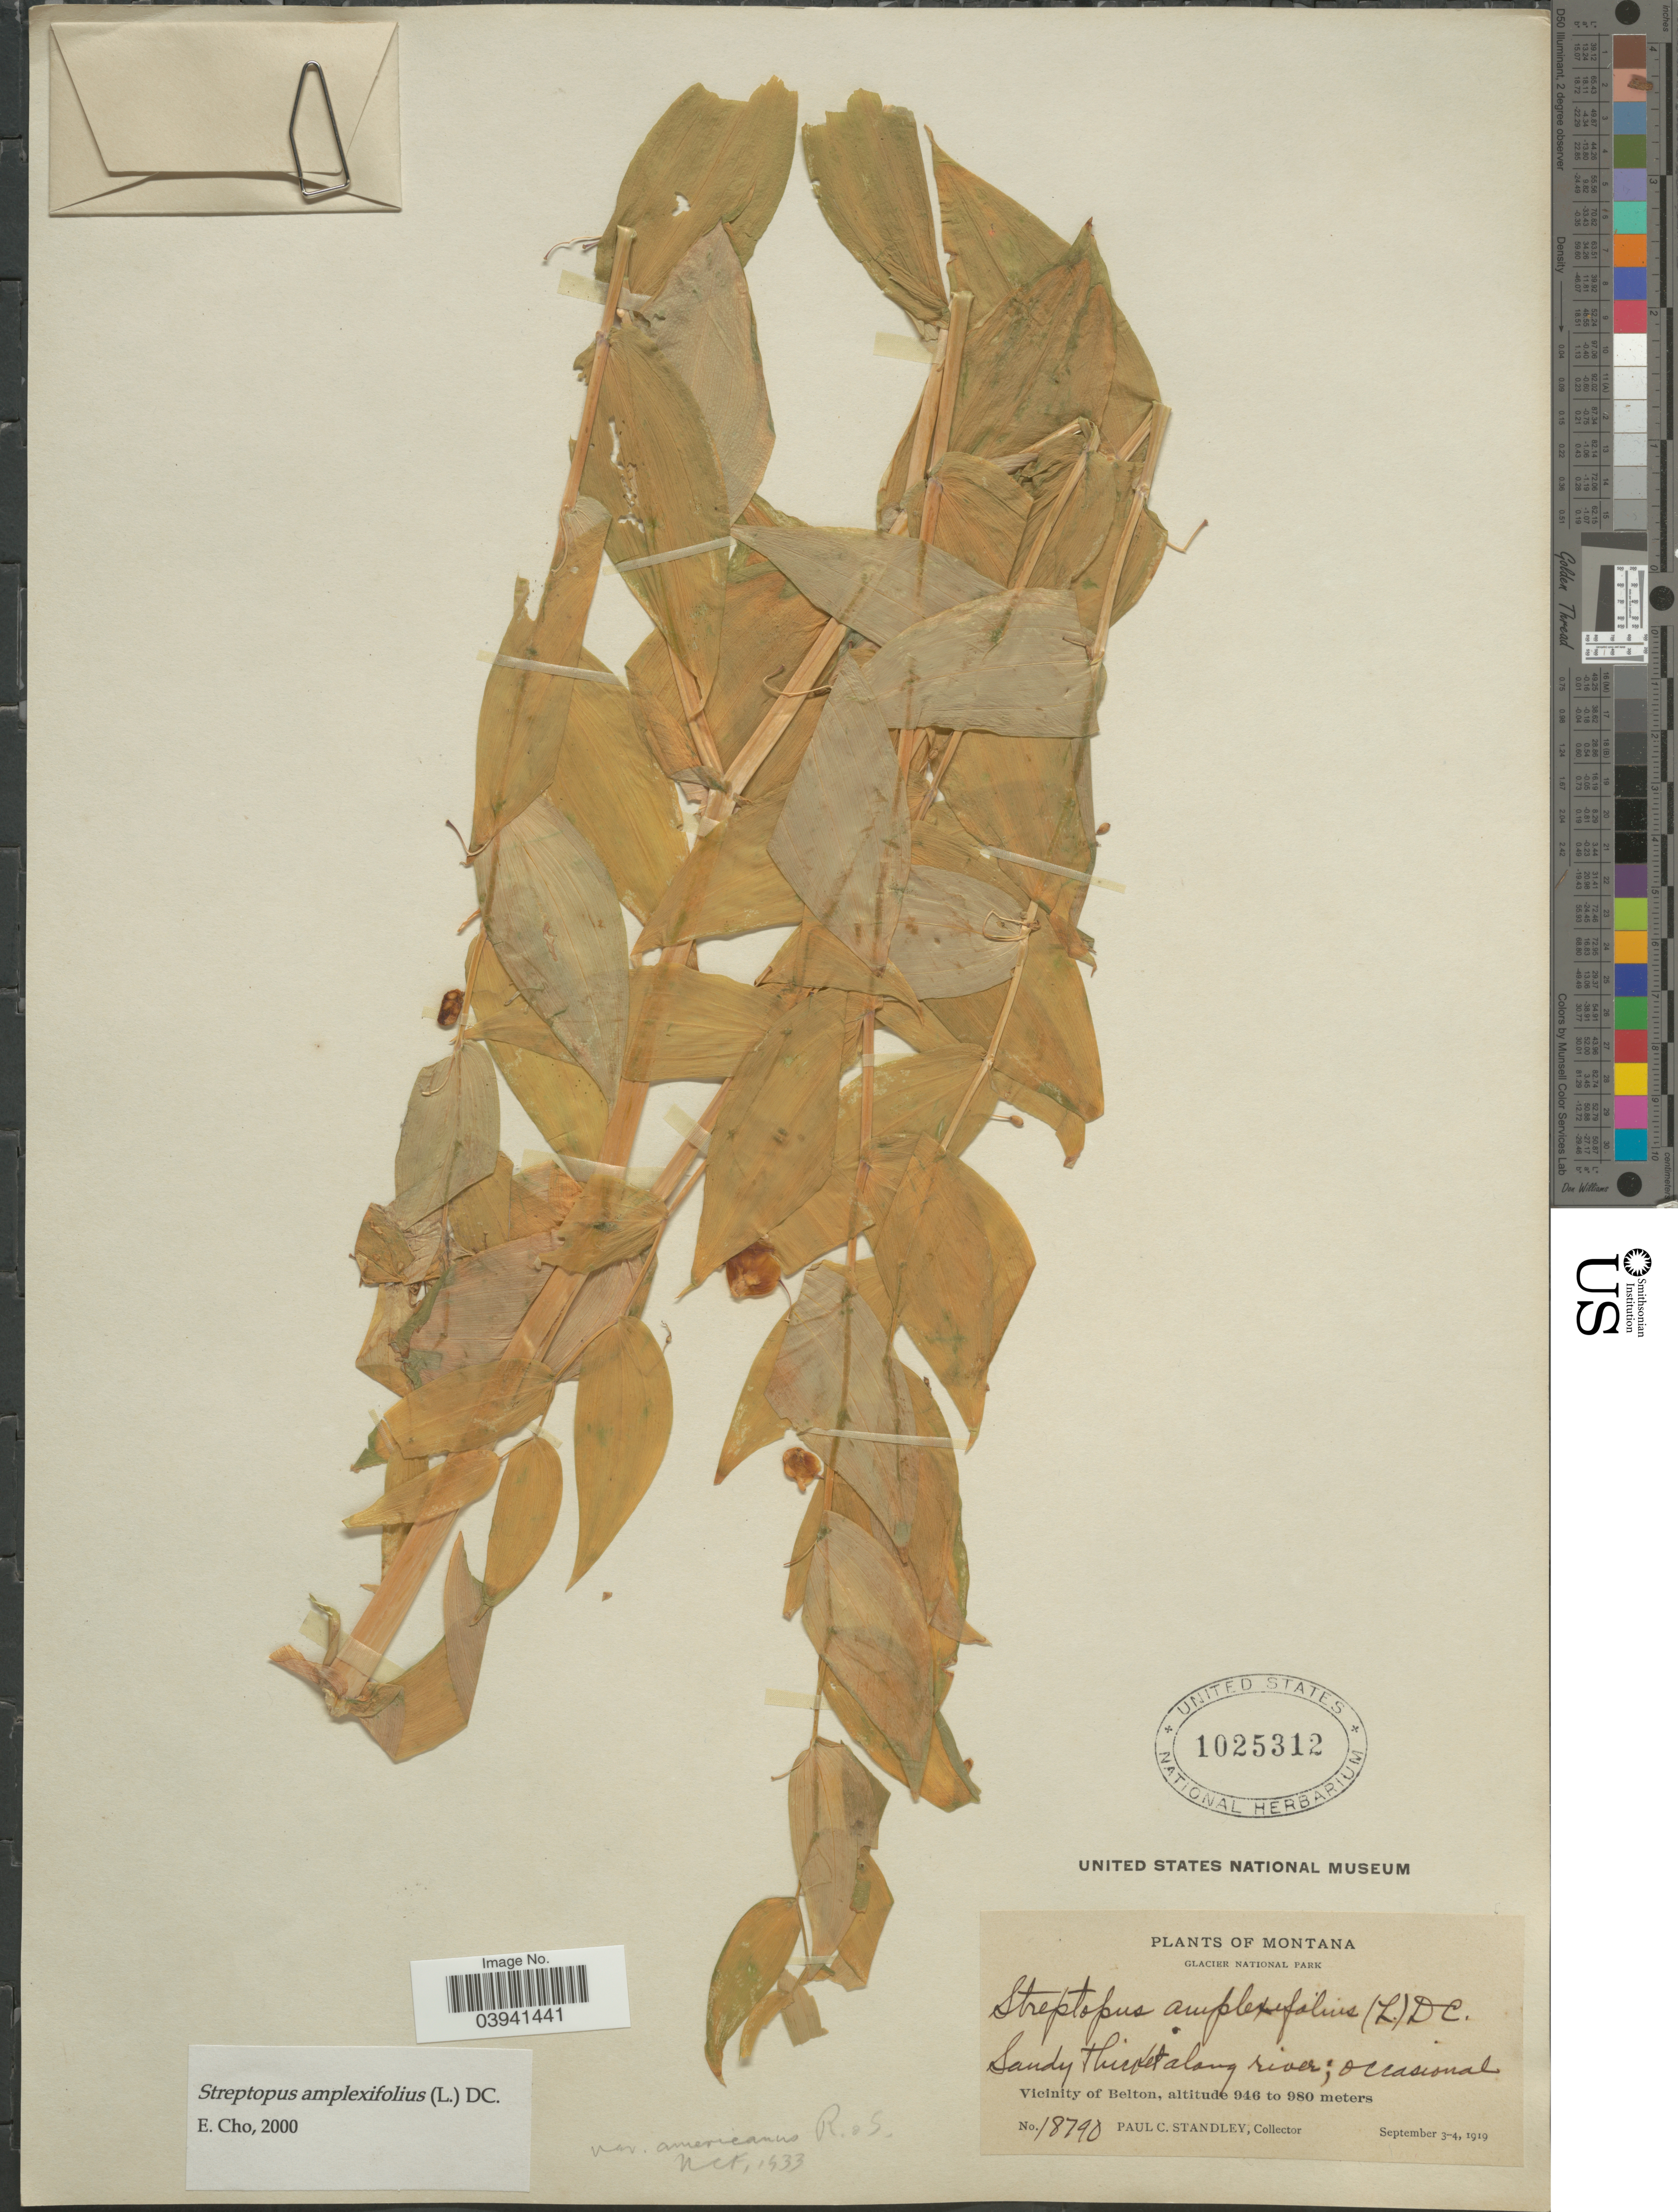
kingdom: Plantae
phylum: Tracheophyta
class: Liliopsida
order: Liliales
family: Liliaceae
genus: Streptopus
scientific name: Streptopus amplexifolius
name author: (L.) DC.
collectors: P. C. Standley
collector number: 18790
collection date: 1919-09-03/1919-09-04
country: United States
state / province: Montana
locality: Glacier National Park. Vicinity of Belton.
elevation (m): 946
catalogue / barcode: US 1025312